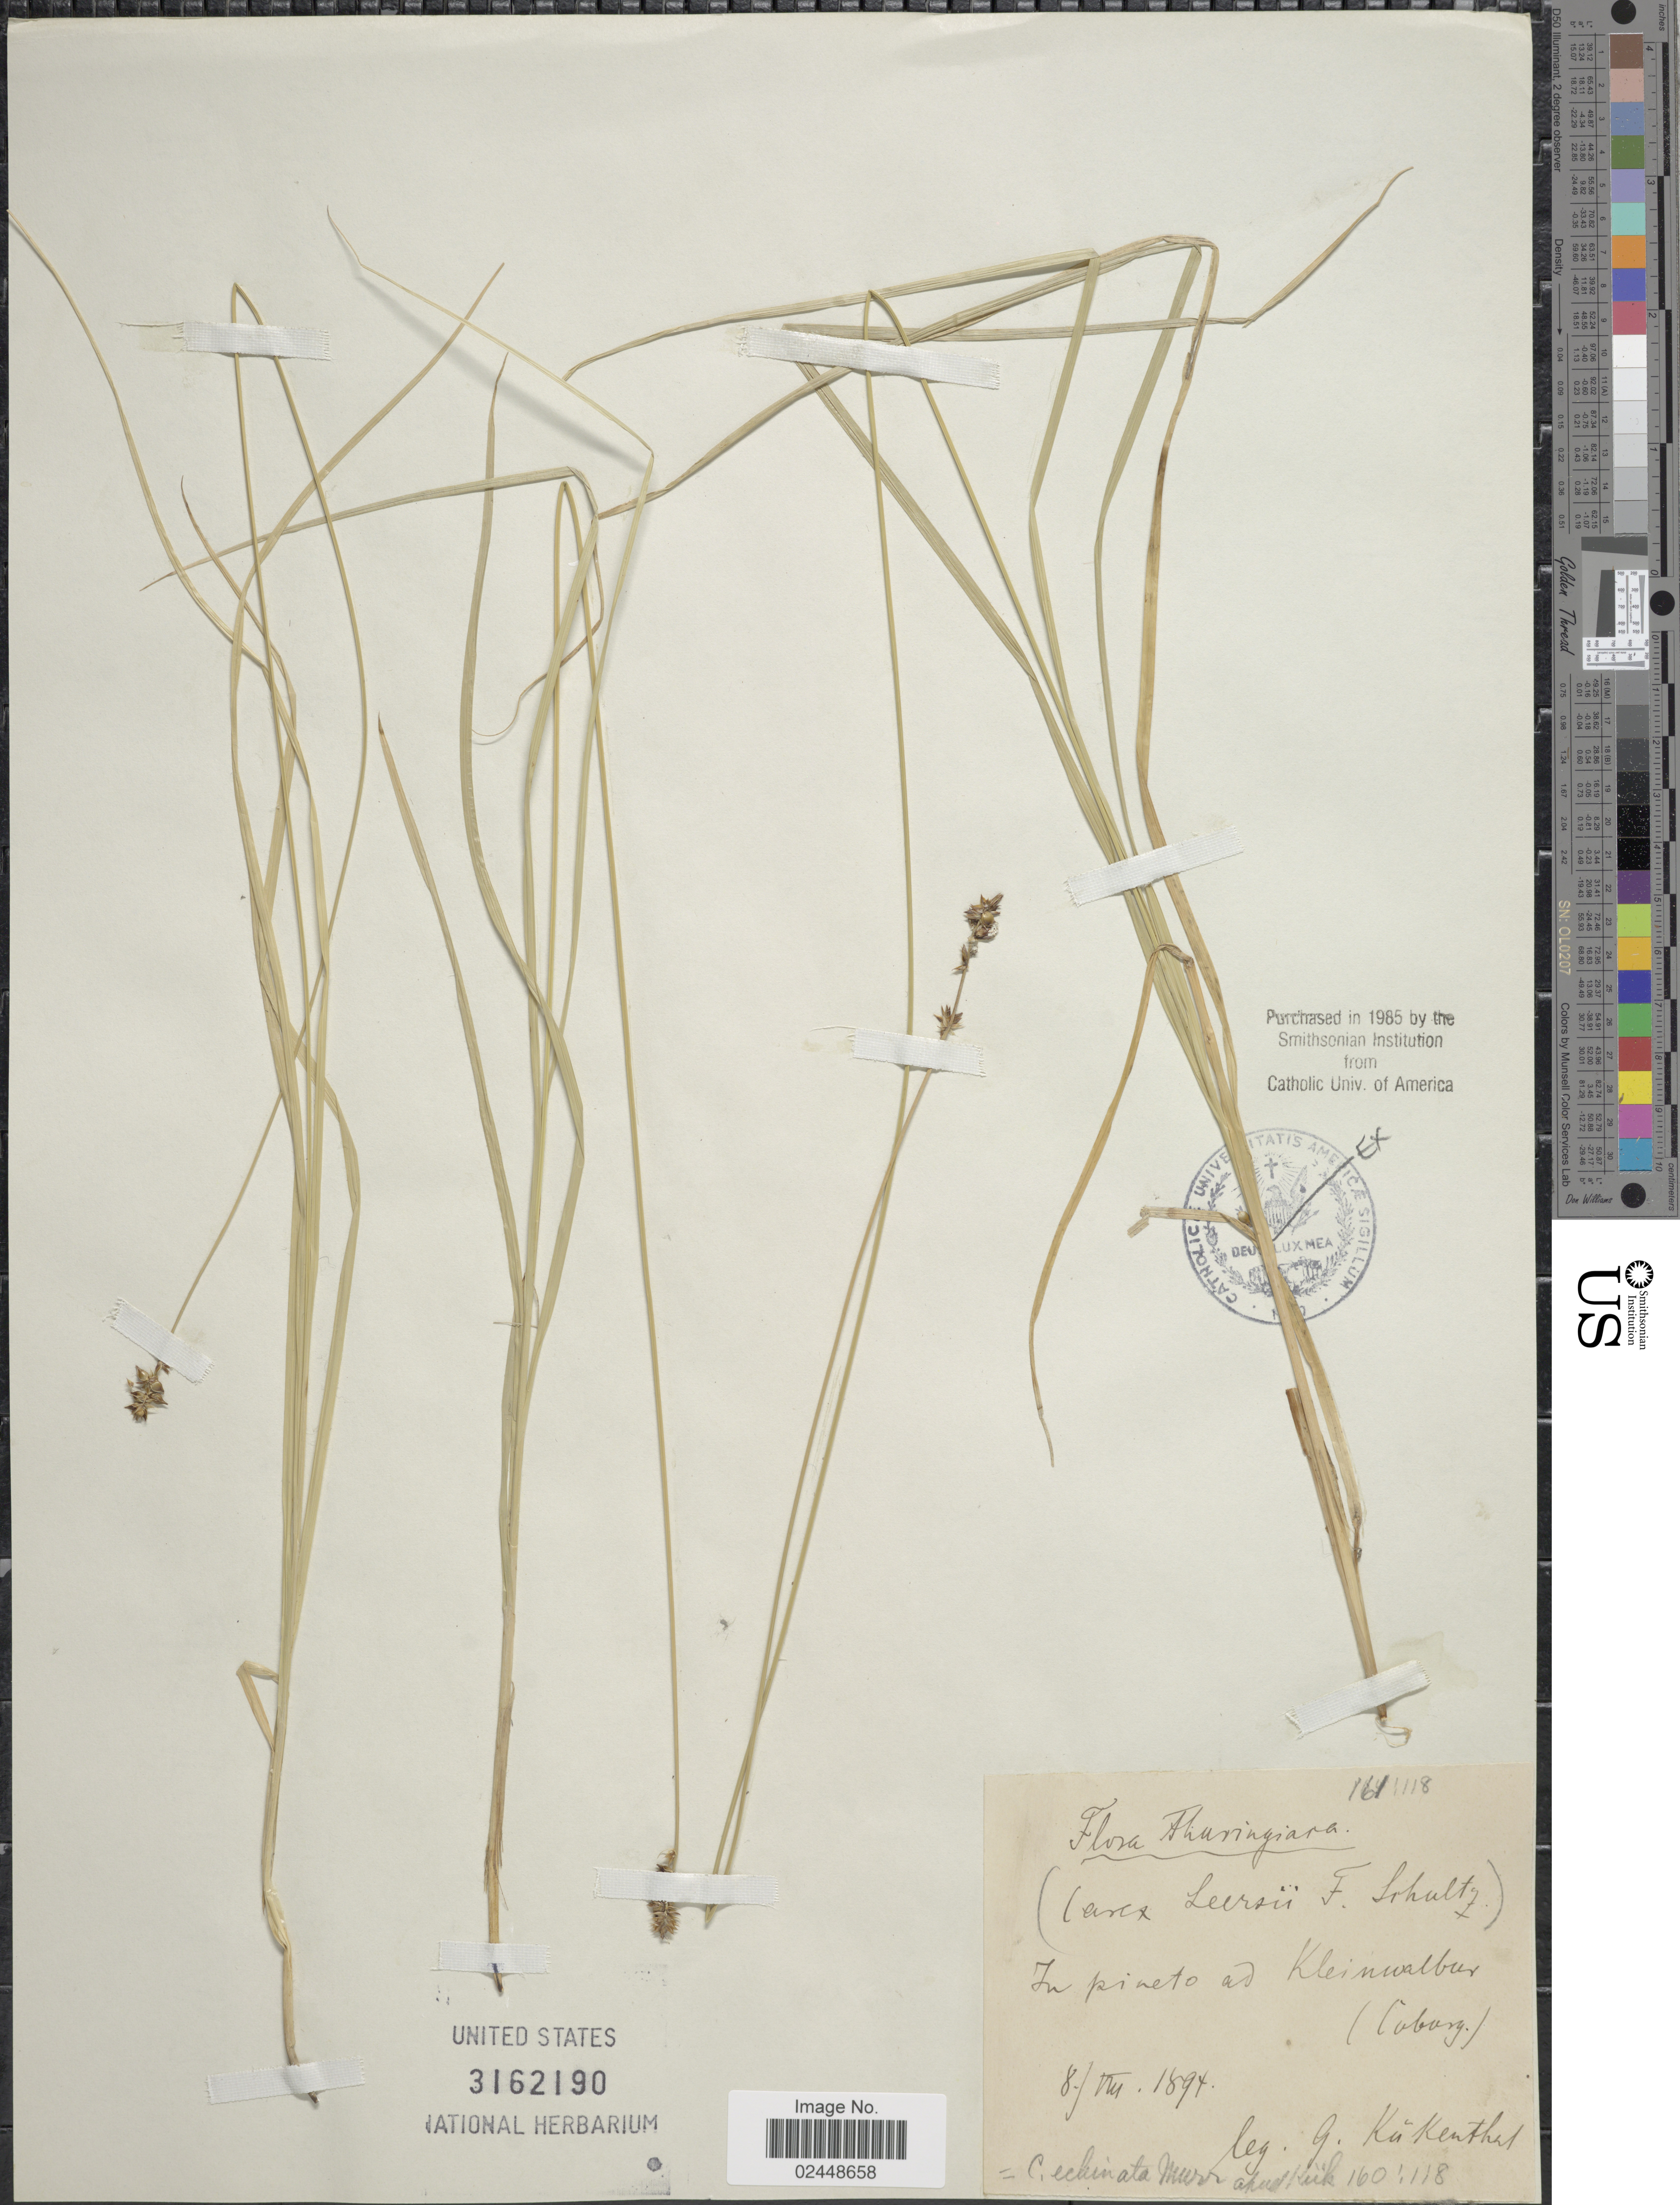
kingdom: Plantae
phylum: Tracheophyta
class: Liliopsida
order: Poales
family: Cyperaceae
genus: Carex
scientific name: Carex echinata subsp. echinata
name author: Murray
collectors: G. Kükenthal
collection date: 1894-08-08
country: Germany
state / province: Thuringia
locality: Thuringiara. In pineto ad Kleinwalbur, (Caburg)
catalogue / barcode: US 3162190